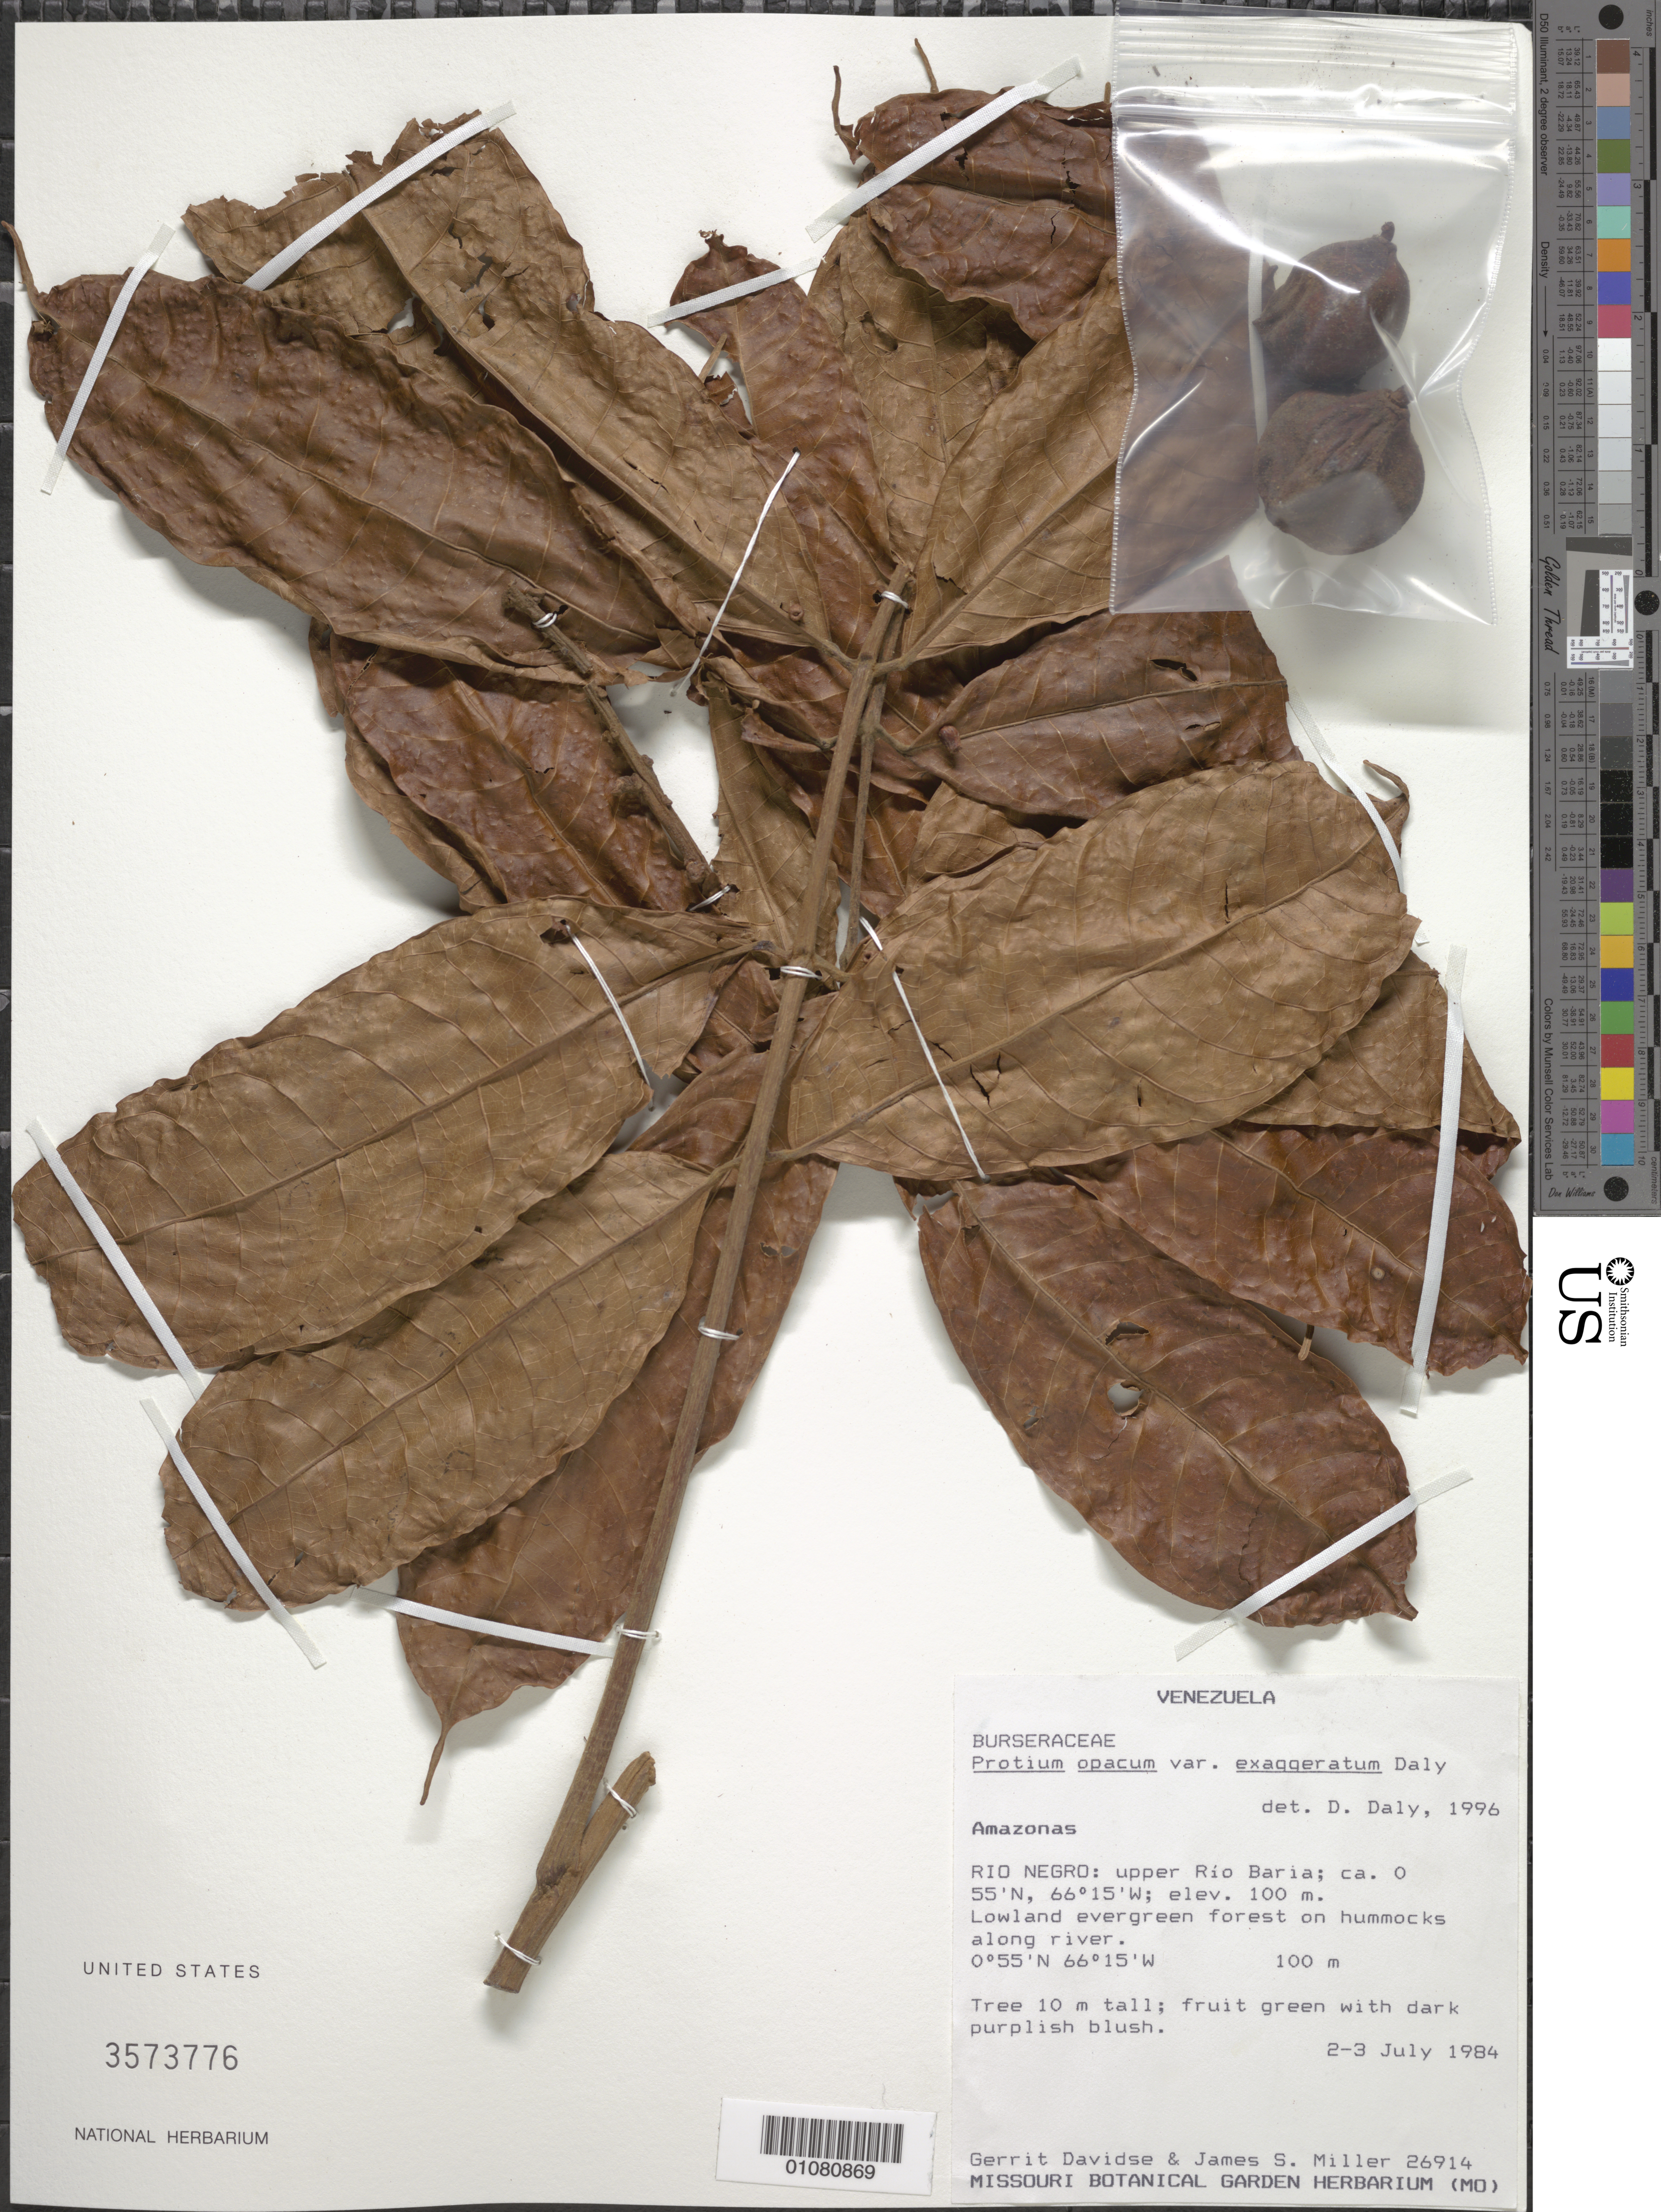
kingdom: Plantae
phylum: Tracheophyta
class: Magnoliopsida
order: Sapindales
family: Burseraceae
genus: Protium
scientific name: Protium opacum subsp. exaggeratum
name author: Daly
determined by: Daly, D. C.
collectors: G. Davidse & J. S. Miller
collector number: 26914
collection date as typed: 2-Jul-84 to 3-Jul-84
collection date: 1984-07-02/1984-07-03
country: Venezuela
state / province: Amazonas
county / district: Río Negro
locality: Río Baria, upper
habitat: Lowland evergreen forest on hummocks along river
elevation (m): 100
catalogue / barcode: US 3573776